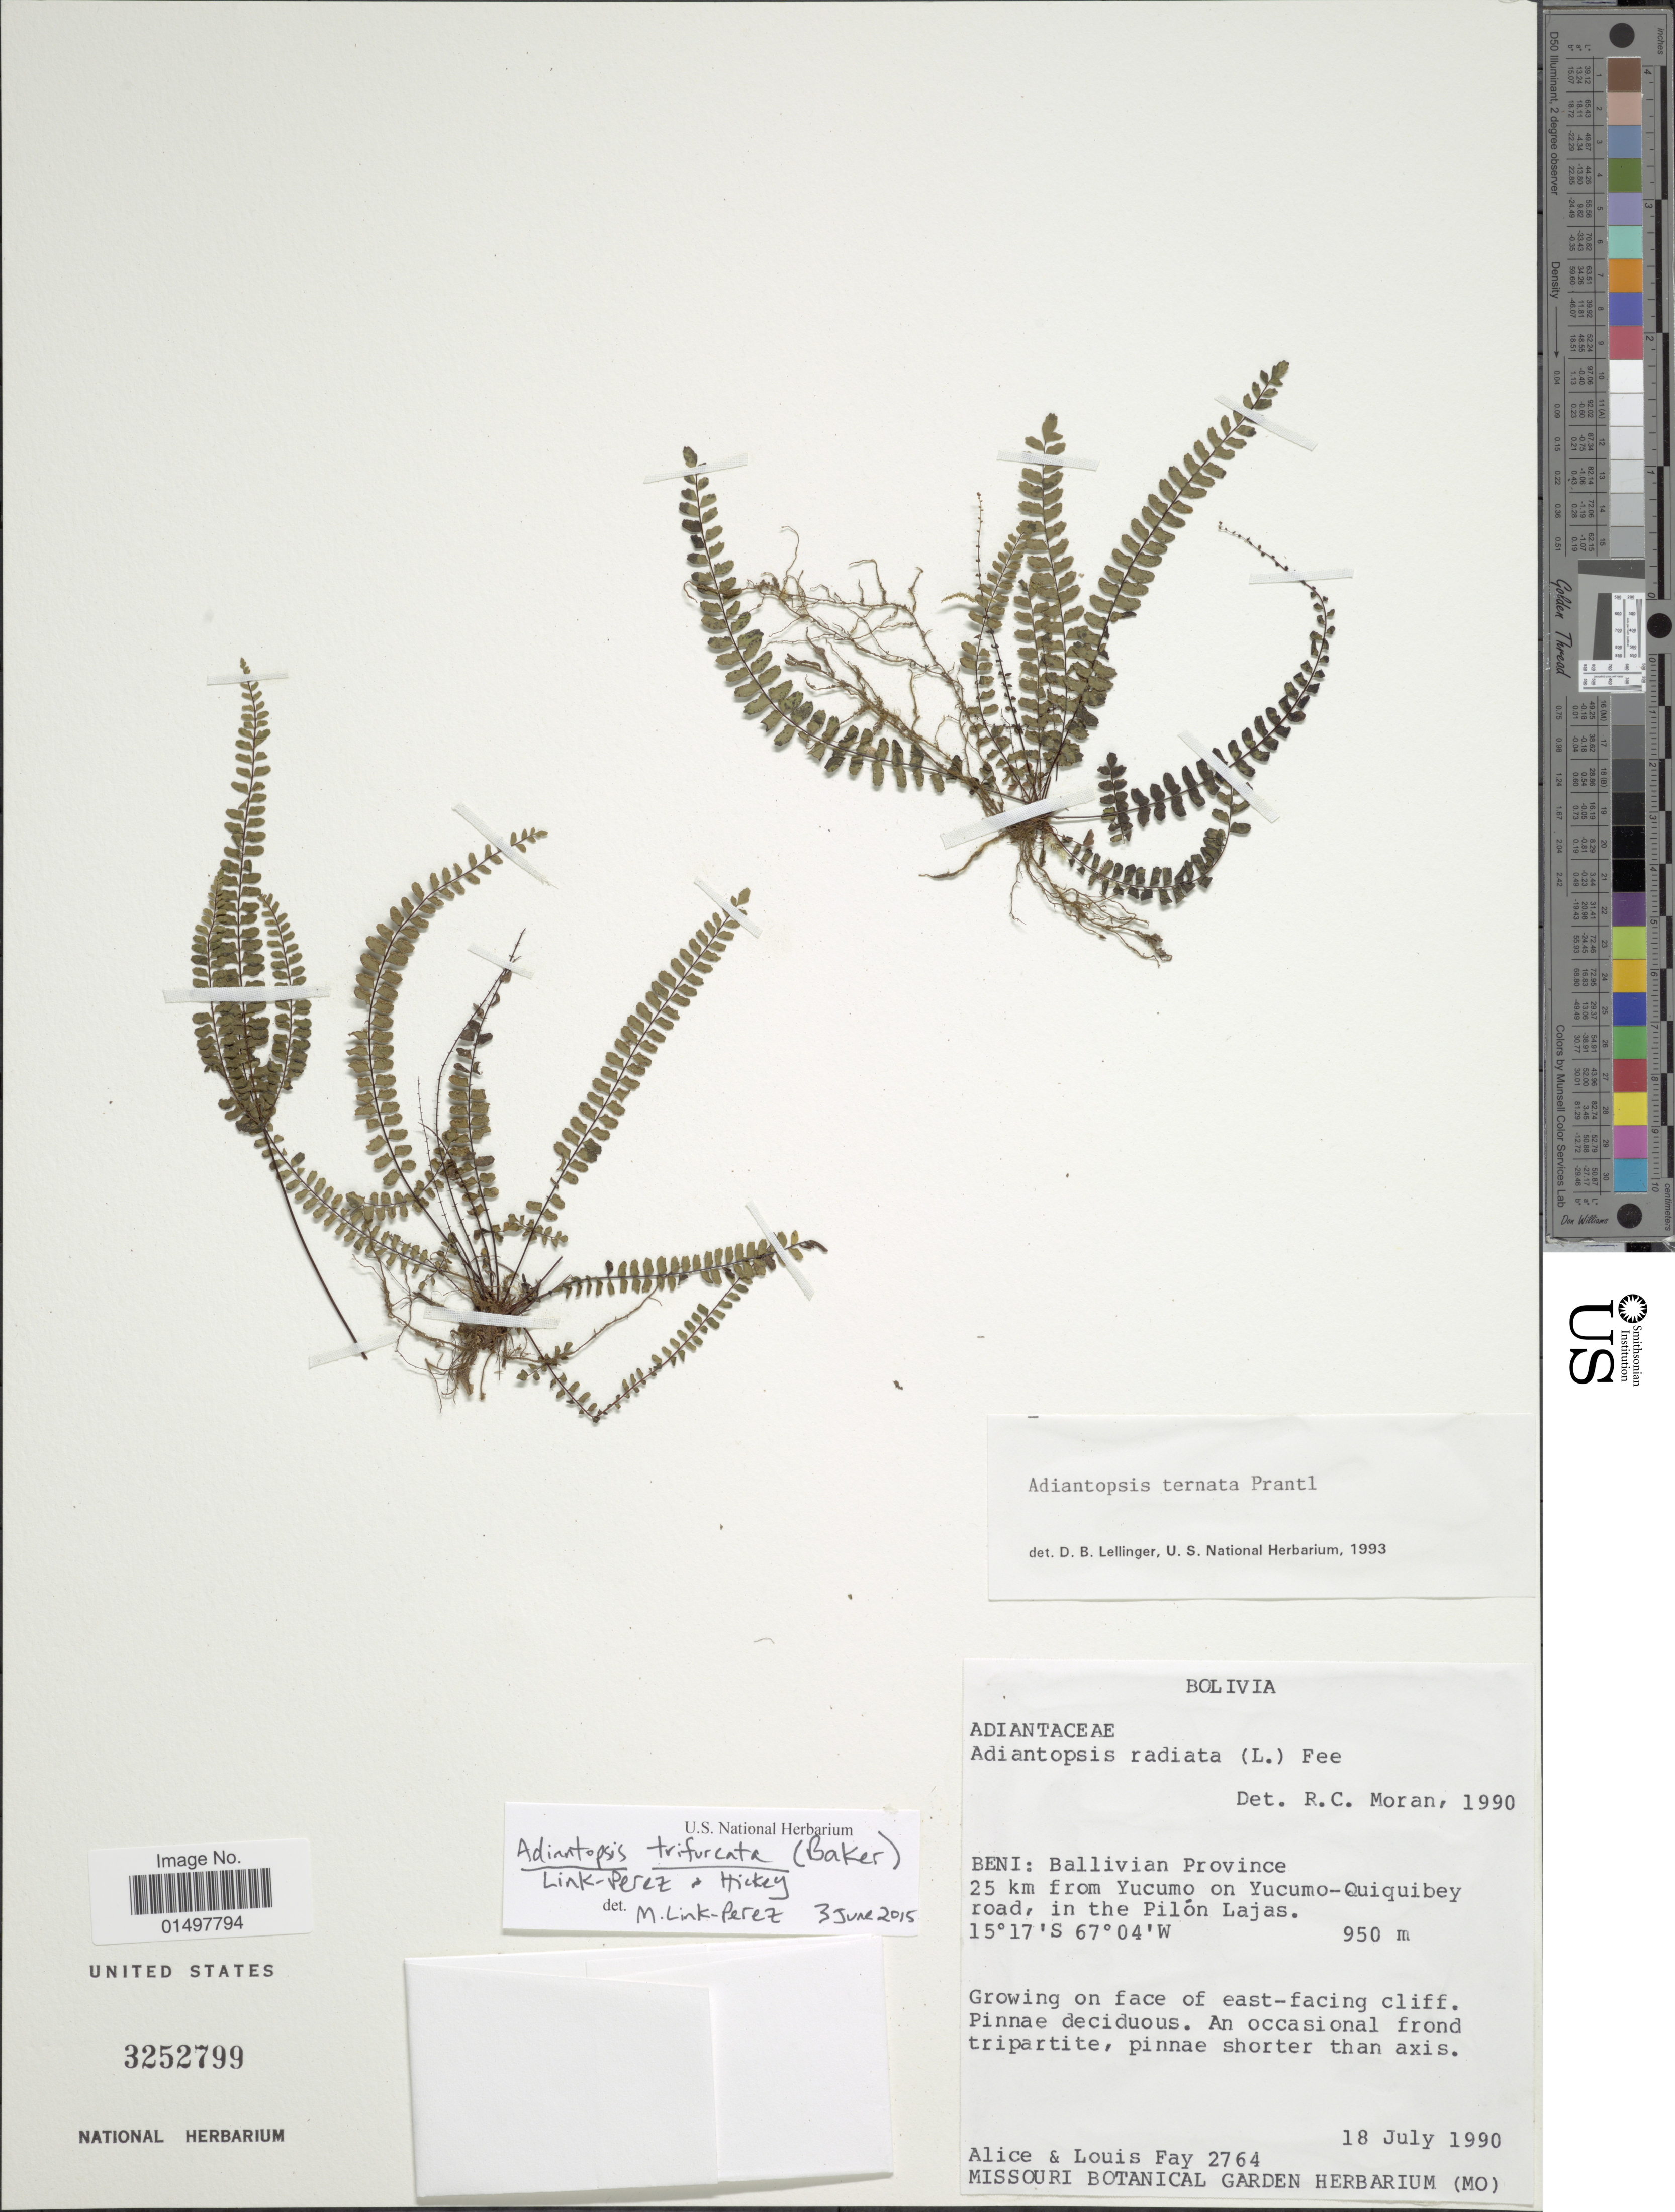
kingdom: Plantae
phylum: Tracheophyta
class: Polypodiopsida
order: Polypodiales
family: Pteridaceae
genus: Adiantopsis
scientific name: Adiantopsis trifurcata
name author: (Baker) Link-Perez & Hickey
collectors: A. Fay & L. Fay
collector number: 2764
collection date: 1990-07-18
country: Bolivia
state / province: Beni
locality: Ballivian Province. 25 km from Yucumo on Yucumo-Quiquibey road, in the Pilon Lajas.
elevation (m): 950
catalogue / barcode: US 3252799